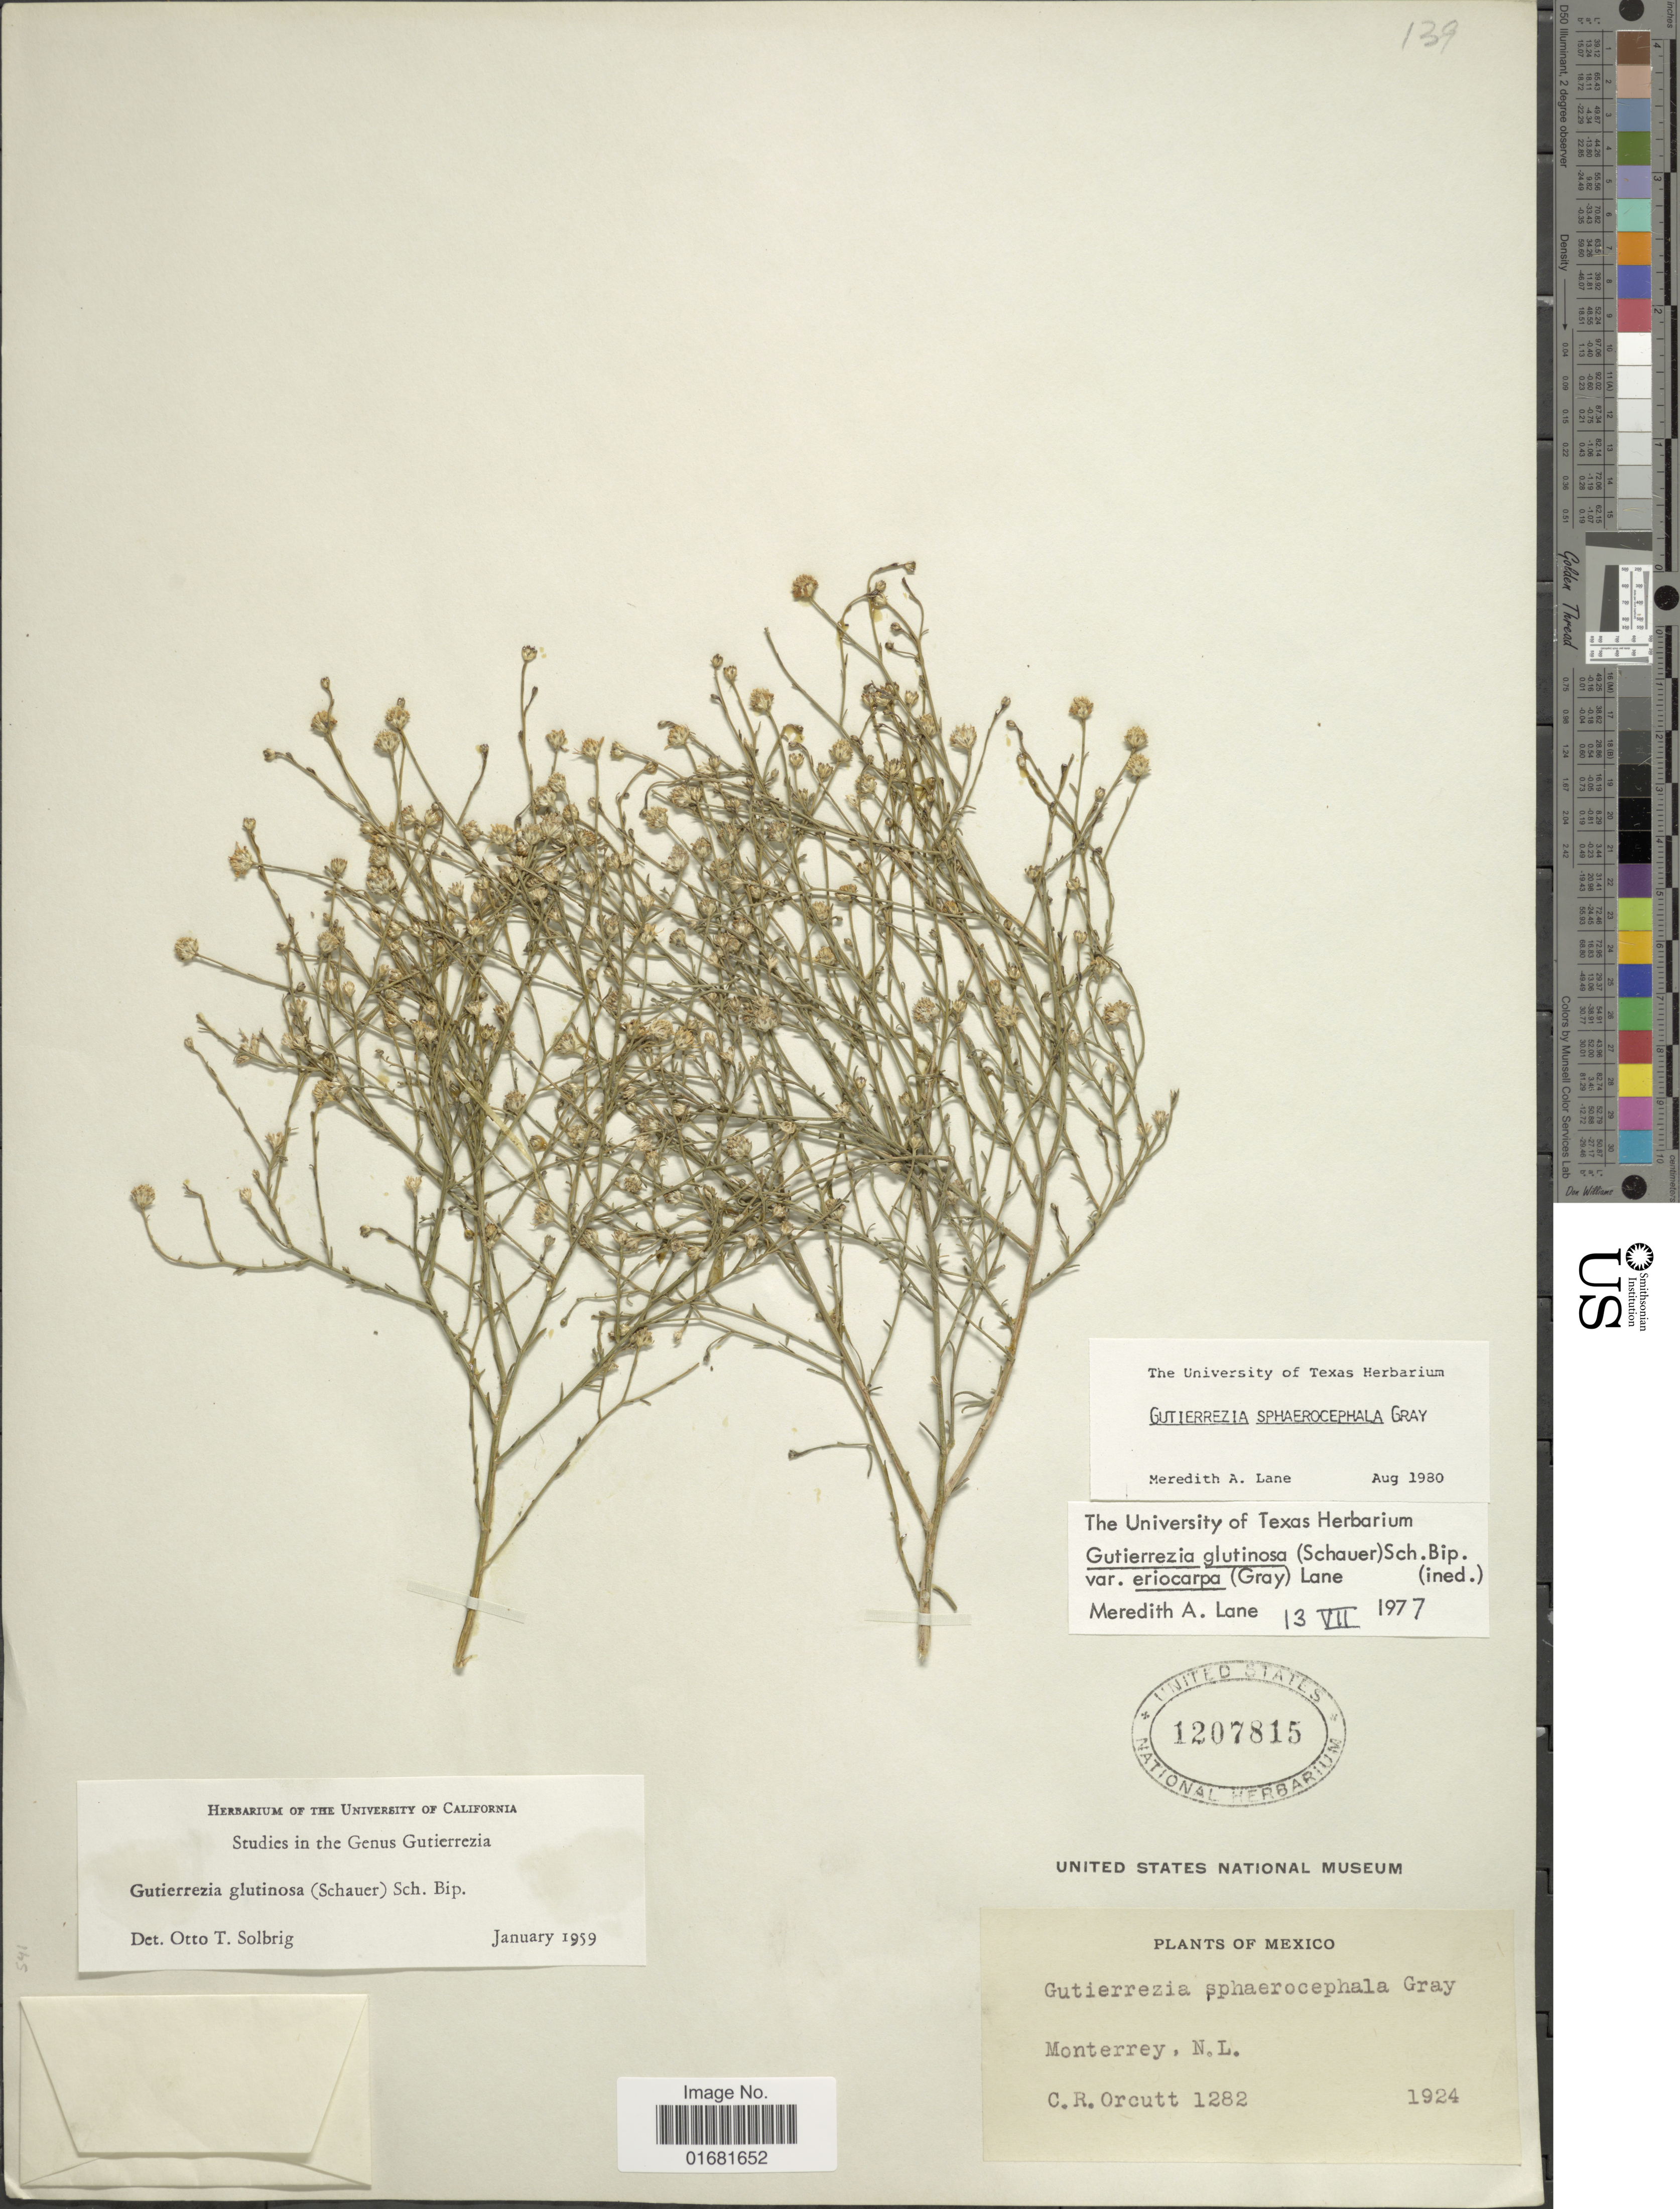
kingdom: Plantae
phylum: Tracheophyta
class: Magnoliopsida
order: Asterales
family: Asteraceae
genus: Gutierrezia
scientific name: Gutierrezia sphaerocephala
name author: A. Gray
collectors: C. R. Orcutt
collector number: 1282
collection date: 1924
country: Mexico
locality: Monterrey, N. L.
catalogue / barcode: US 1207815